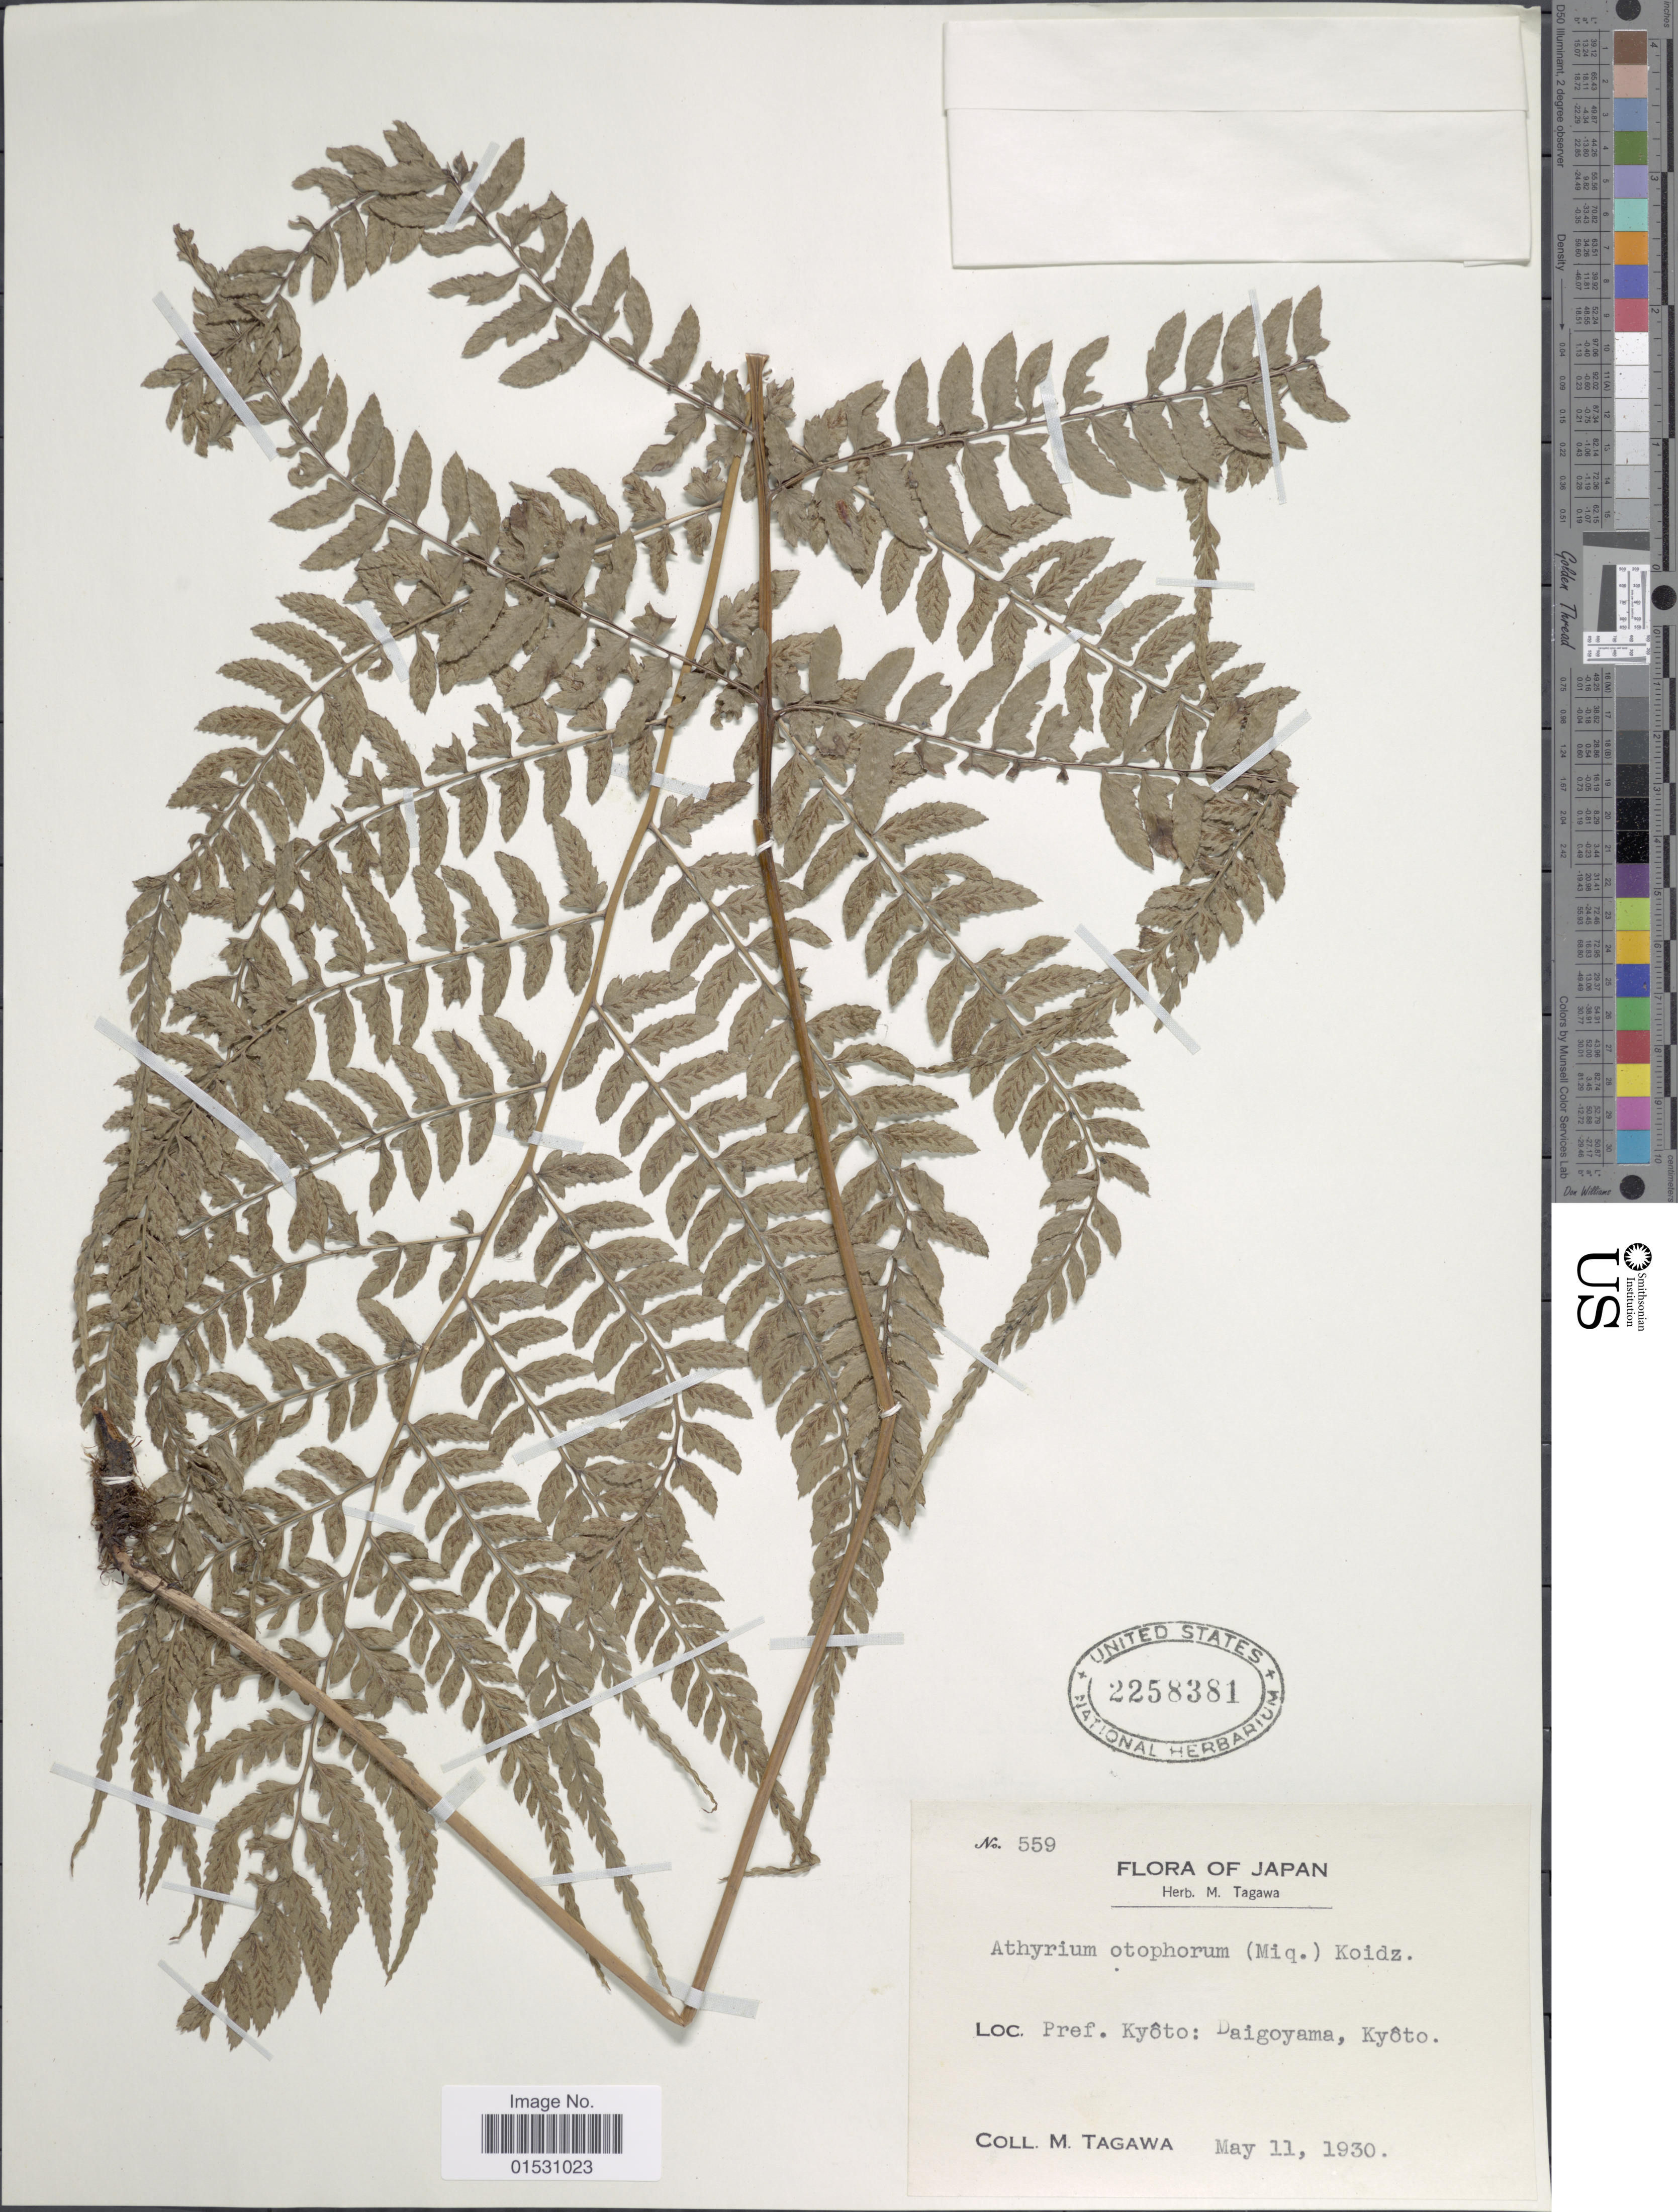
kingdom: Plantae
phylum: Tracheophyta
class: Polypodiopsida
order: Polypodiales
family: Athyriaceae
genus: Athyrium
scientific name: Athyrium otophorum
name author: (Miq.) Koidz.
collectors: M. Tagawa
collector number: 559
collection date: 1930-05-11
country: Japan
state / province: Kyoto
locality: Pref. Kyoto: Daigoyama.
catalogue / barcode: US 2258381